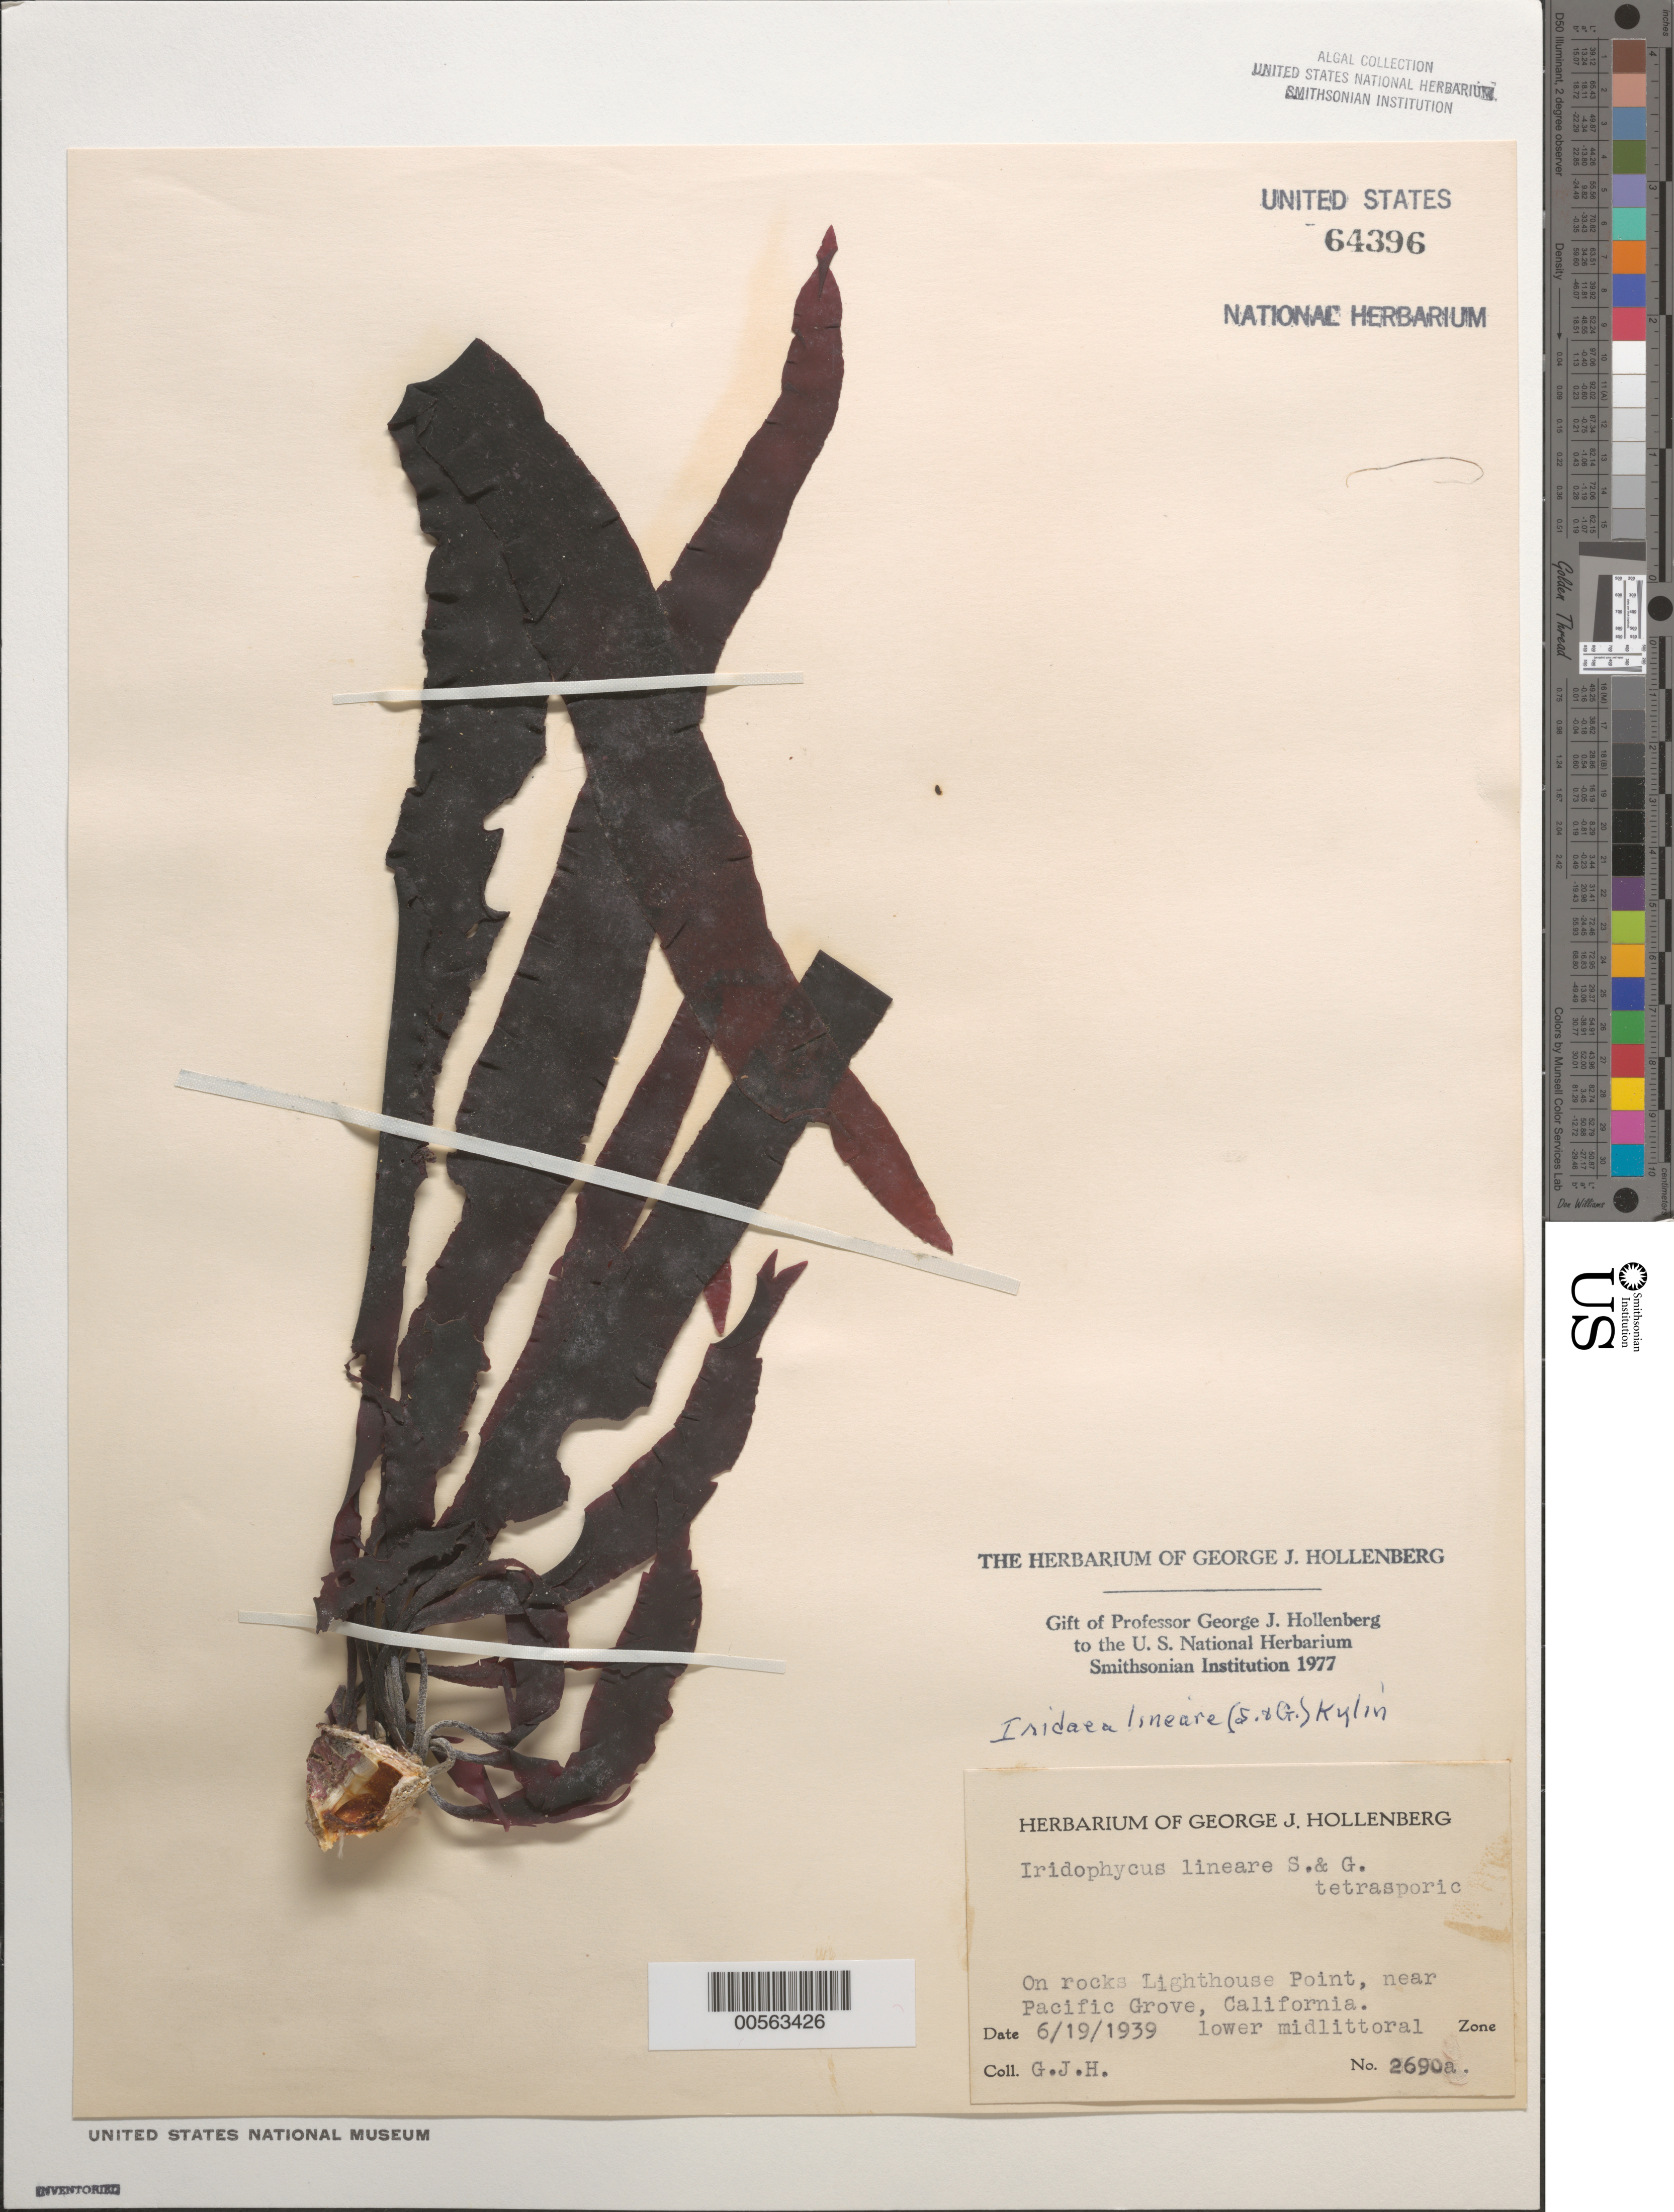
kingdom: Plantae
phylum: Rhodophyta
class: Florideophyceae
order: Gigartinales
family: Gigartinaceae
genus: Mazzaella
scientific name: Mazzaella linearis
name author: (Setchell & N.L. Gardner) Fredericq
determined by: Algae name updating Project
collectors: G. Hollenberg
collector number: GJH 2690a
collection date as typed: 19 Jun 1939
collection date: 1939-06-19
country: United States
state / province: California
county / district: Monterey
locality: Lighthouse Point, near Pacific Grove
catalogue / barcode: US 64396